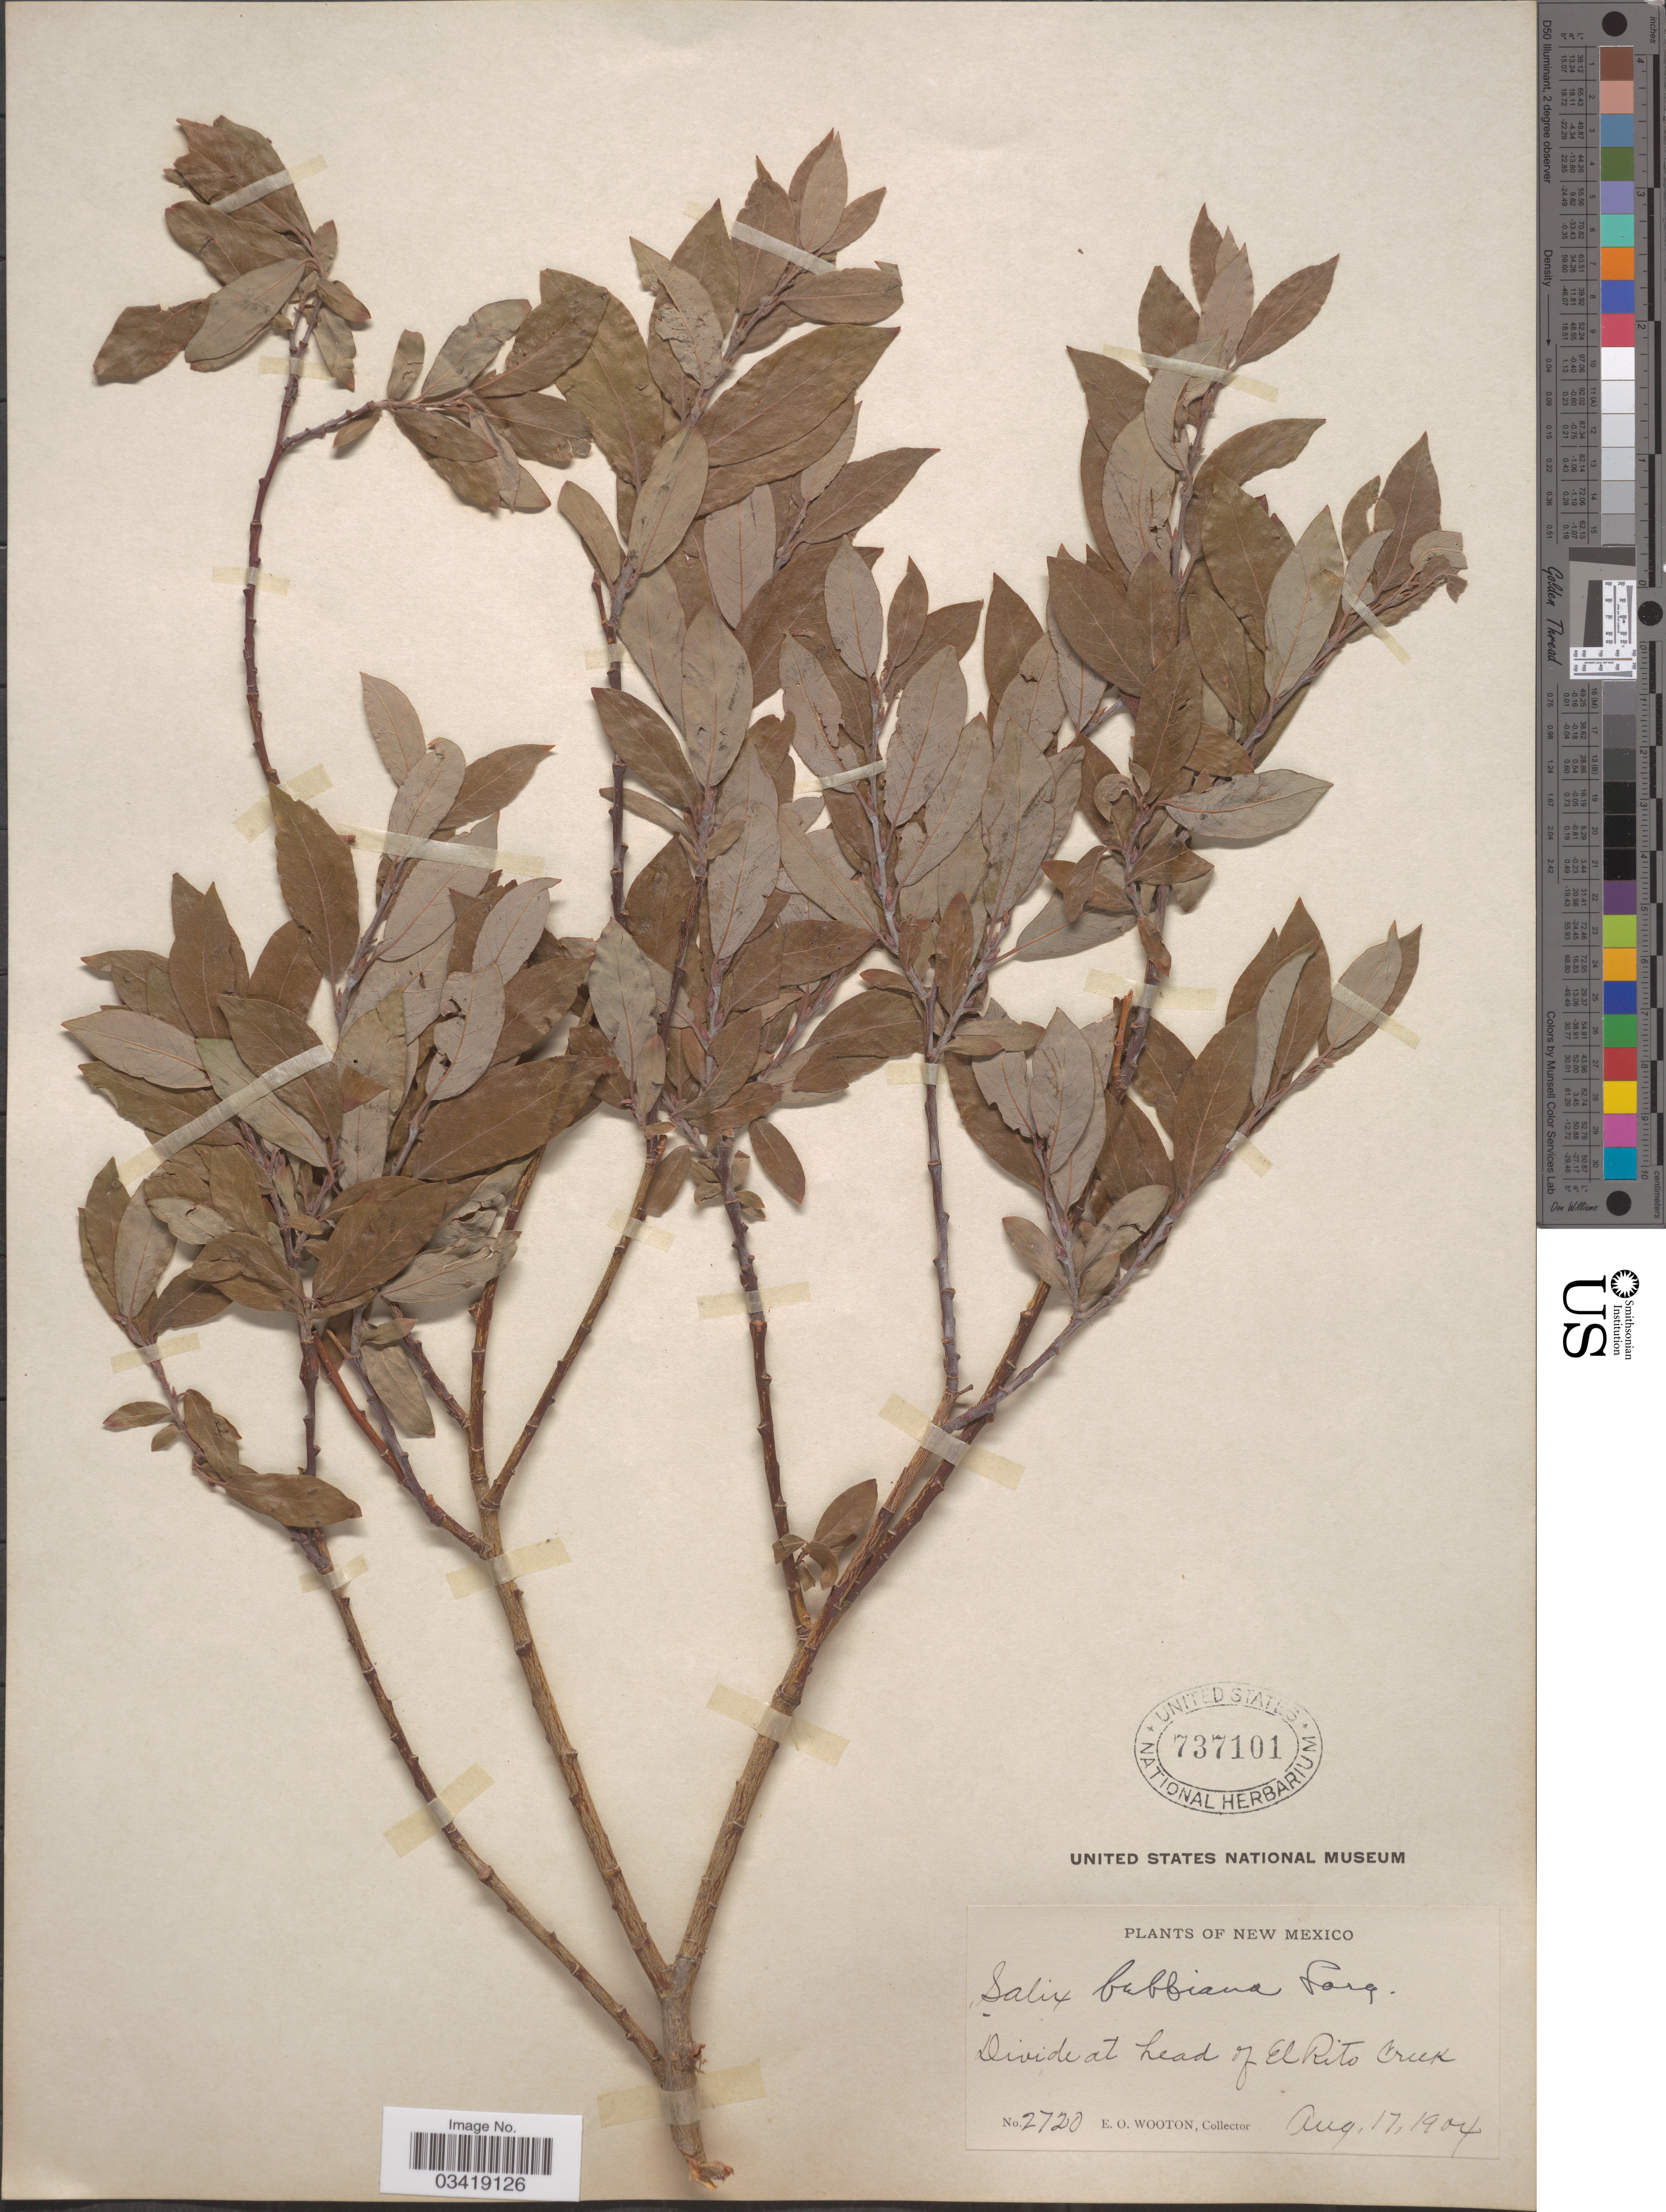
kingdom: Plantae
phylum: Tracheophyta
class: Magnoliopsida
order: Malpighiales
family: Salicaceae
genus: Salix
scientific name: Salix bebbiana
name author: Sarg.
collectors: E. O. Wooton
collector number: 2720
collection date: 1904-08-17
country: United States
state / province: New Mexico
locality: Divide at head of El Rito Creek.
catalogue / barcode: US 737101